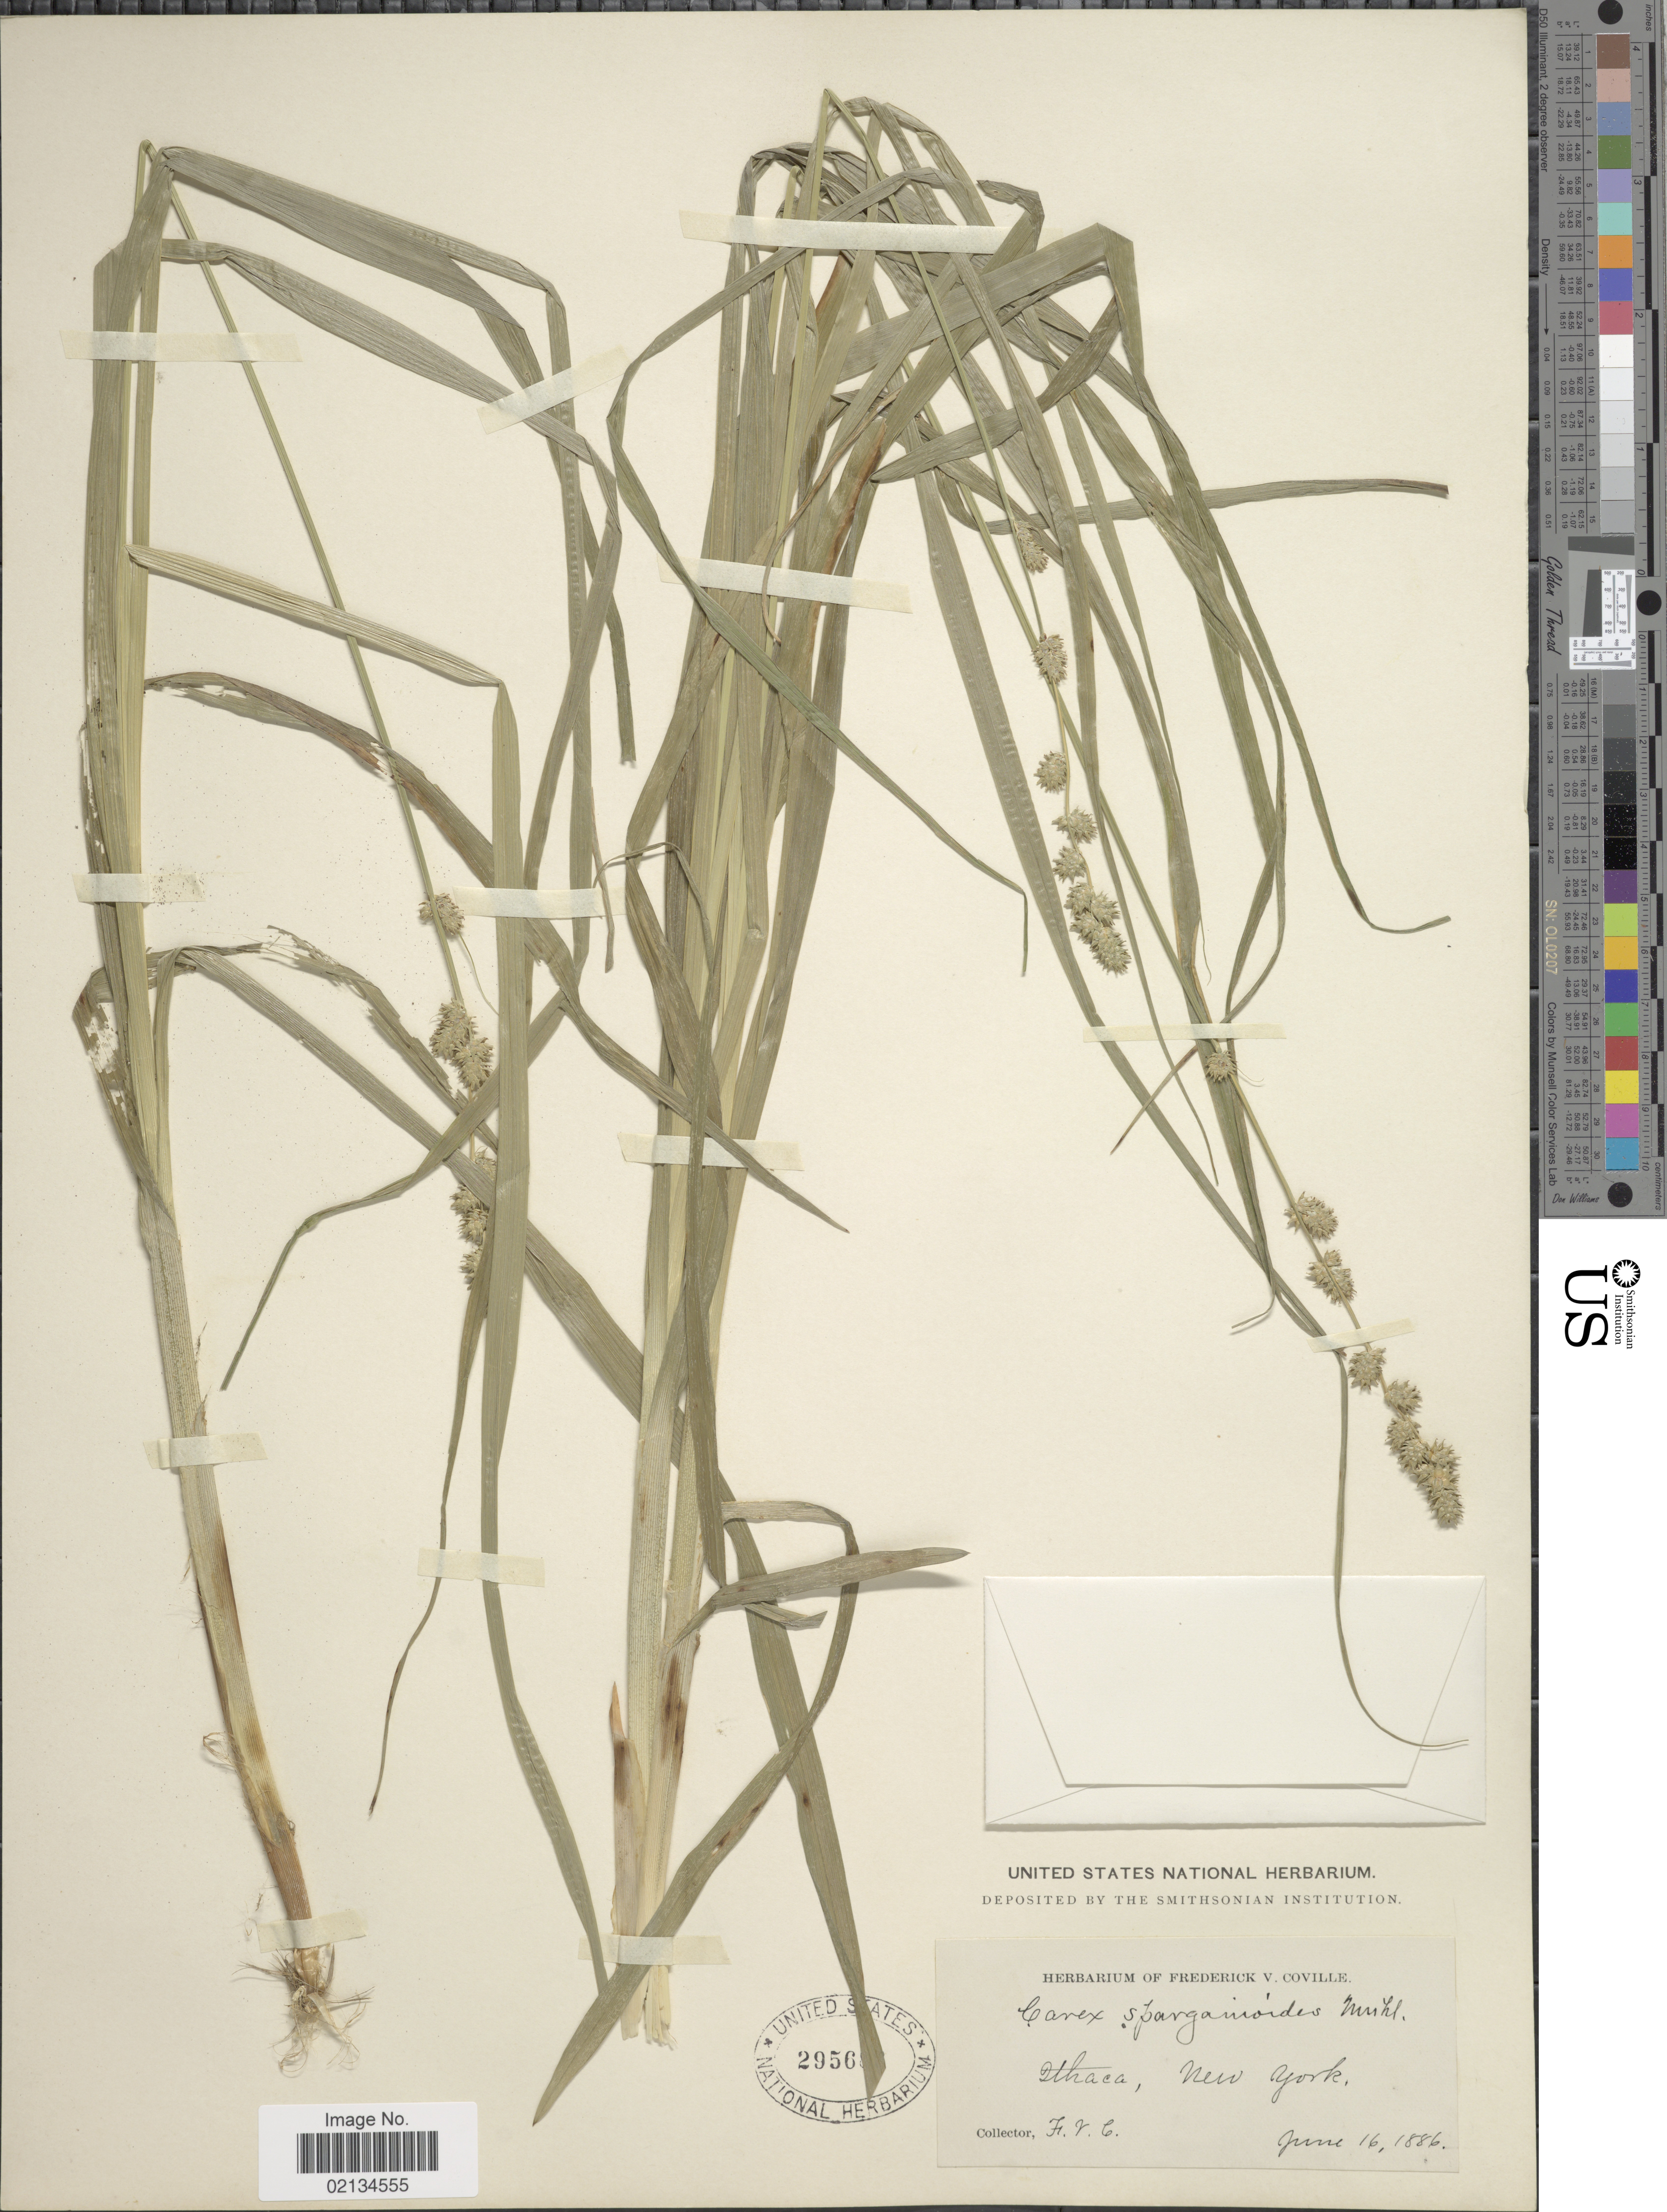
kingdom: Plantae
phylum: Tracheophyta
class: Liliopsida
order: Poales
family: Cyperaceae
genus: Carex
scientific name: Carex sparganioides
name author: Muhl. ex Willd.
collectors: F. V. Coville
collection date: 1886-06-16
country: United States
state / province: New York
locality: Ithaca.